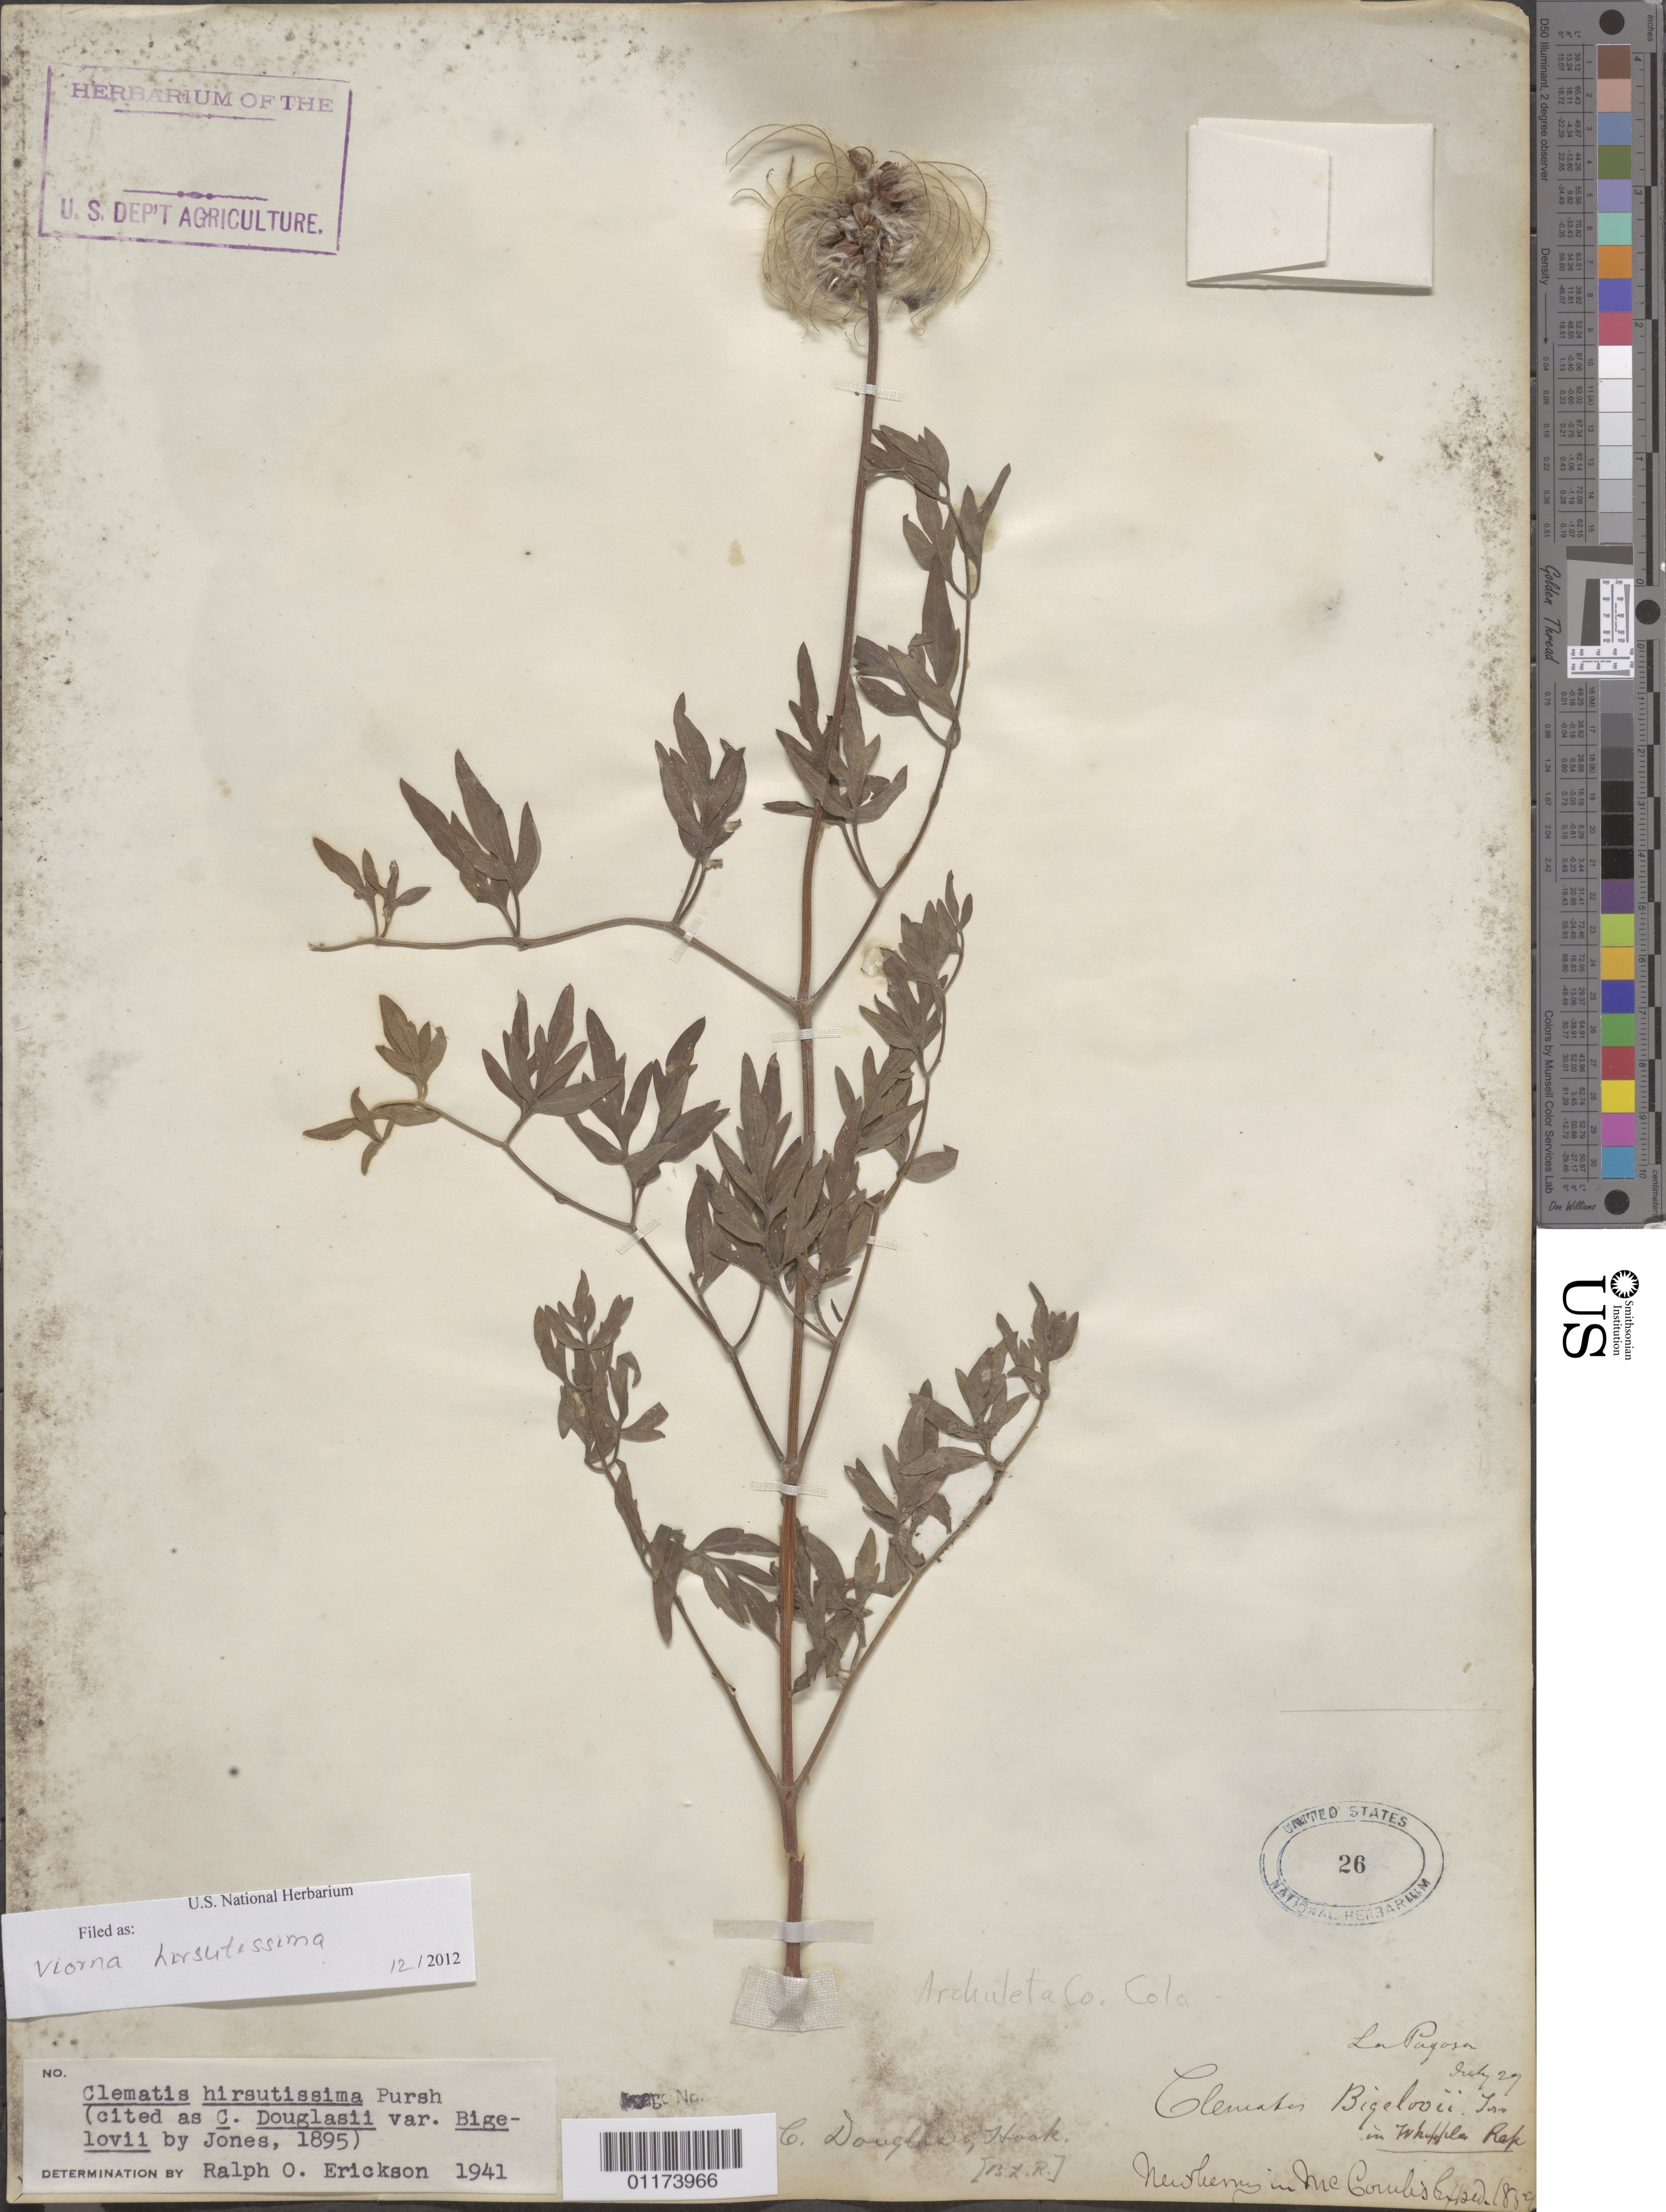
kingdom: Plantae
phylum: Tracheophyta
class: Magnoliopsida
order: Ranunculales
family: Ranunculaceae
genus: Clematis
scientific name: Clematis hirsutissima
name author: Prush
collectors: J. S. Newberry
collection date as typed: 27 Jul 1859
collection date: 1859-07-27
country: United States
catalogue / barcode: US 26